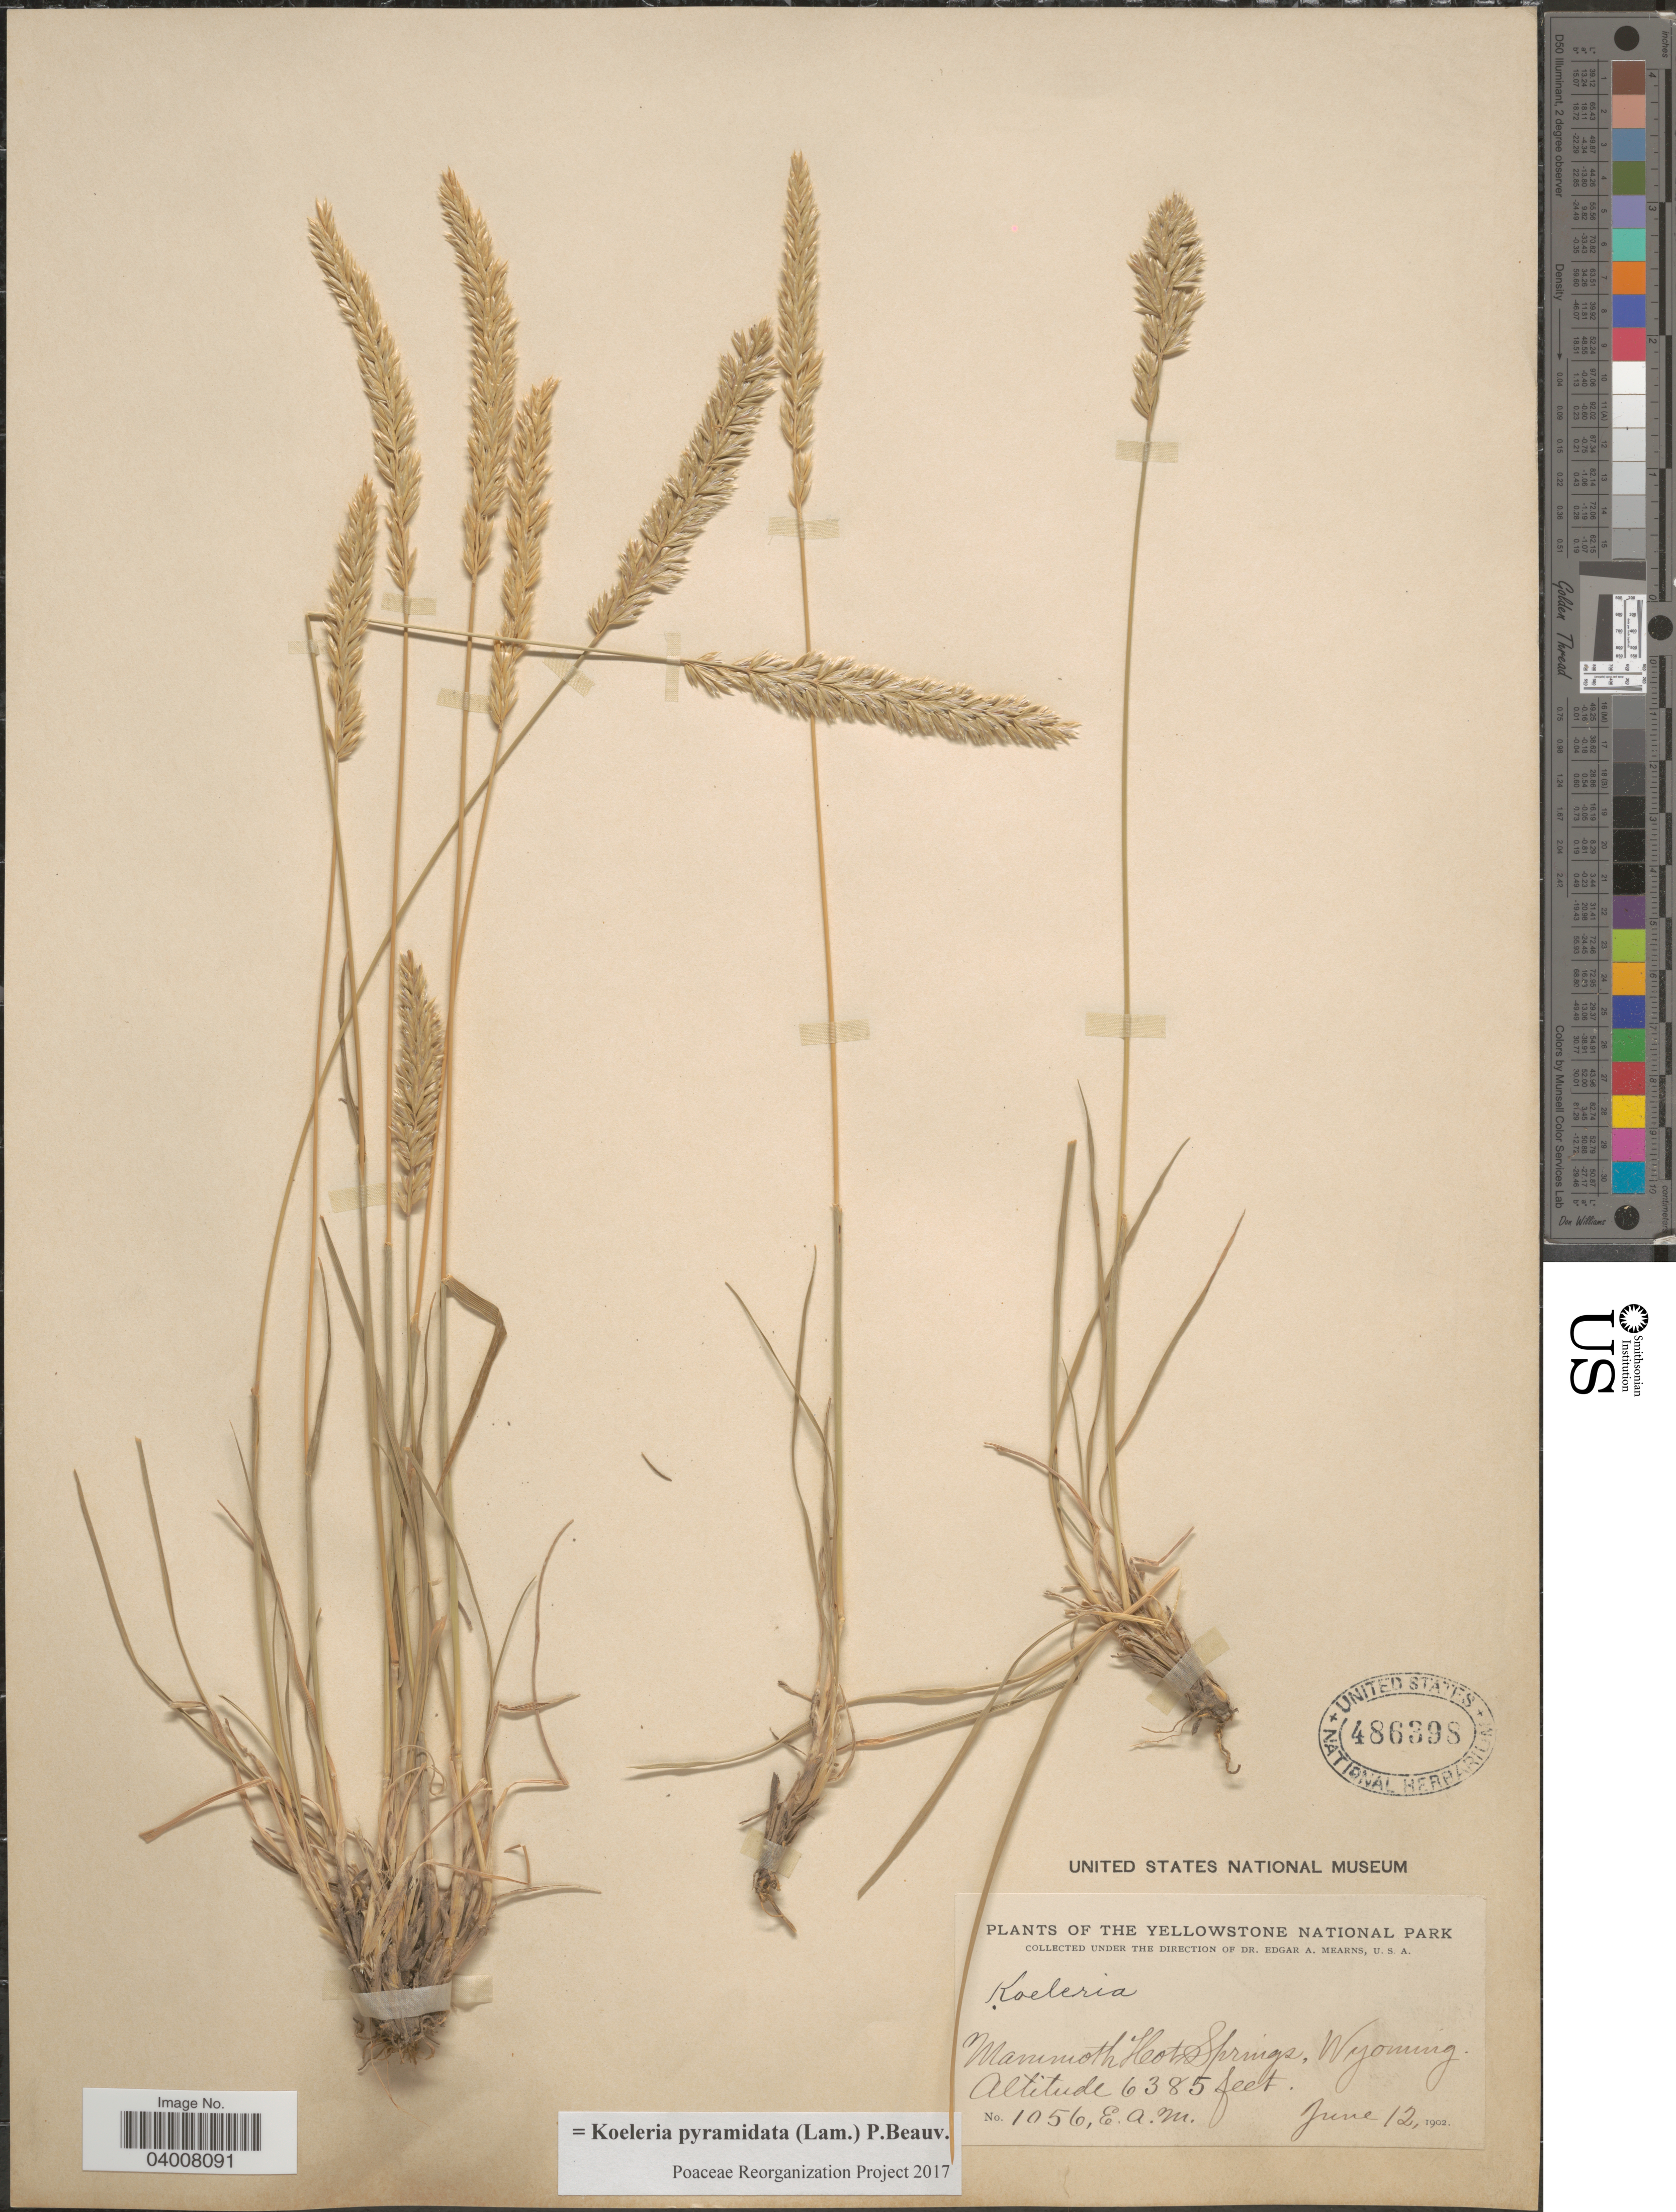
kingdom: Plantae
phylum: Tracheophyta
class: Liliopsida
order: Poales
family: Poaceae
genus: Koeleria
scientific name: Koeleria pyramidata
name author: (Lam.) P. Beauv.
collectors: E. A. Mearns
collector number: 1056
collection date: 1902-06-12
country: United States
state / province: Wyoming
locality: Yellowstone National Park. Mammoth Hot Springs.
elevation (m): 1946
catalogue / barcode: US 486398